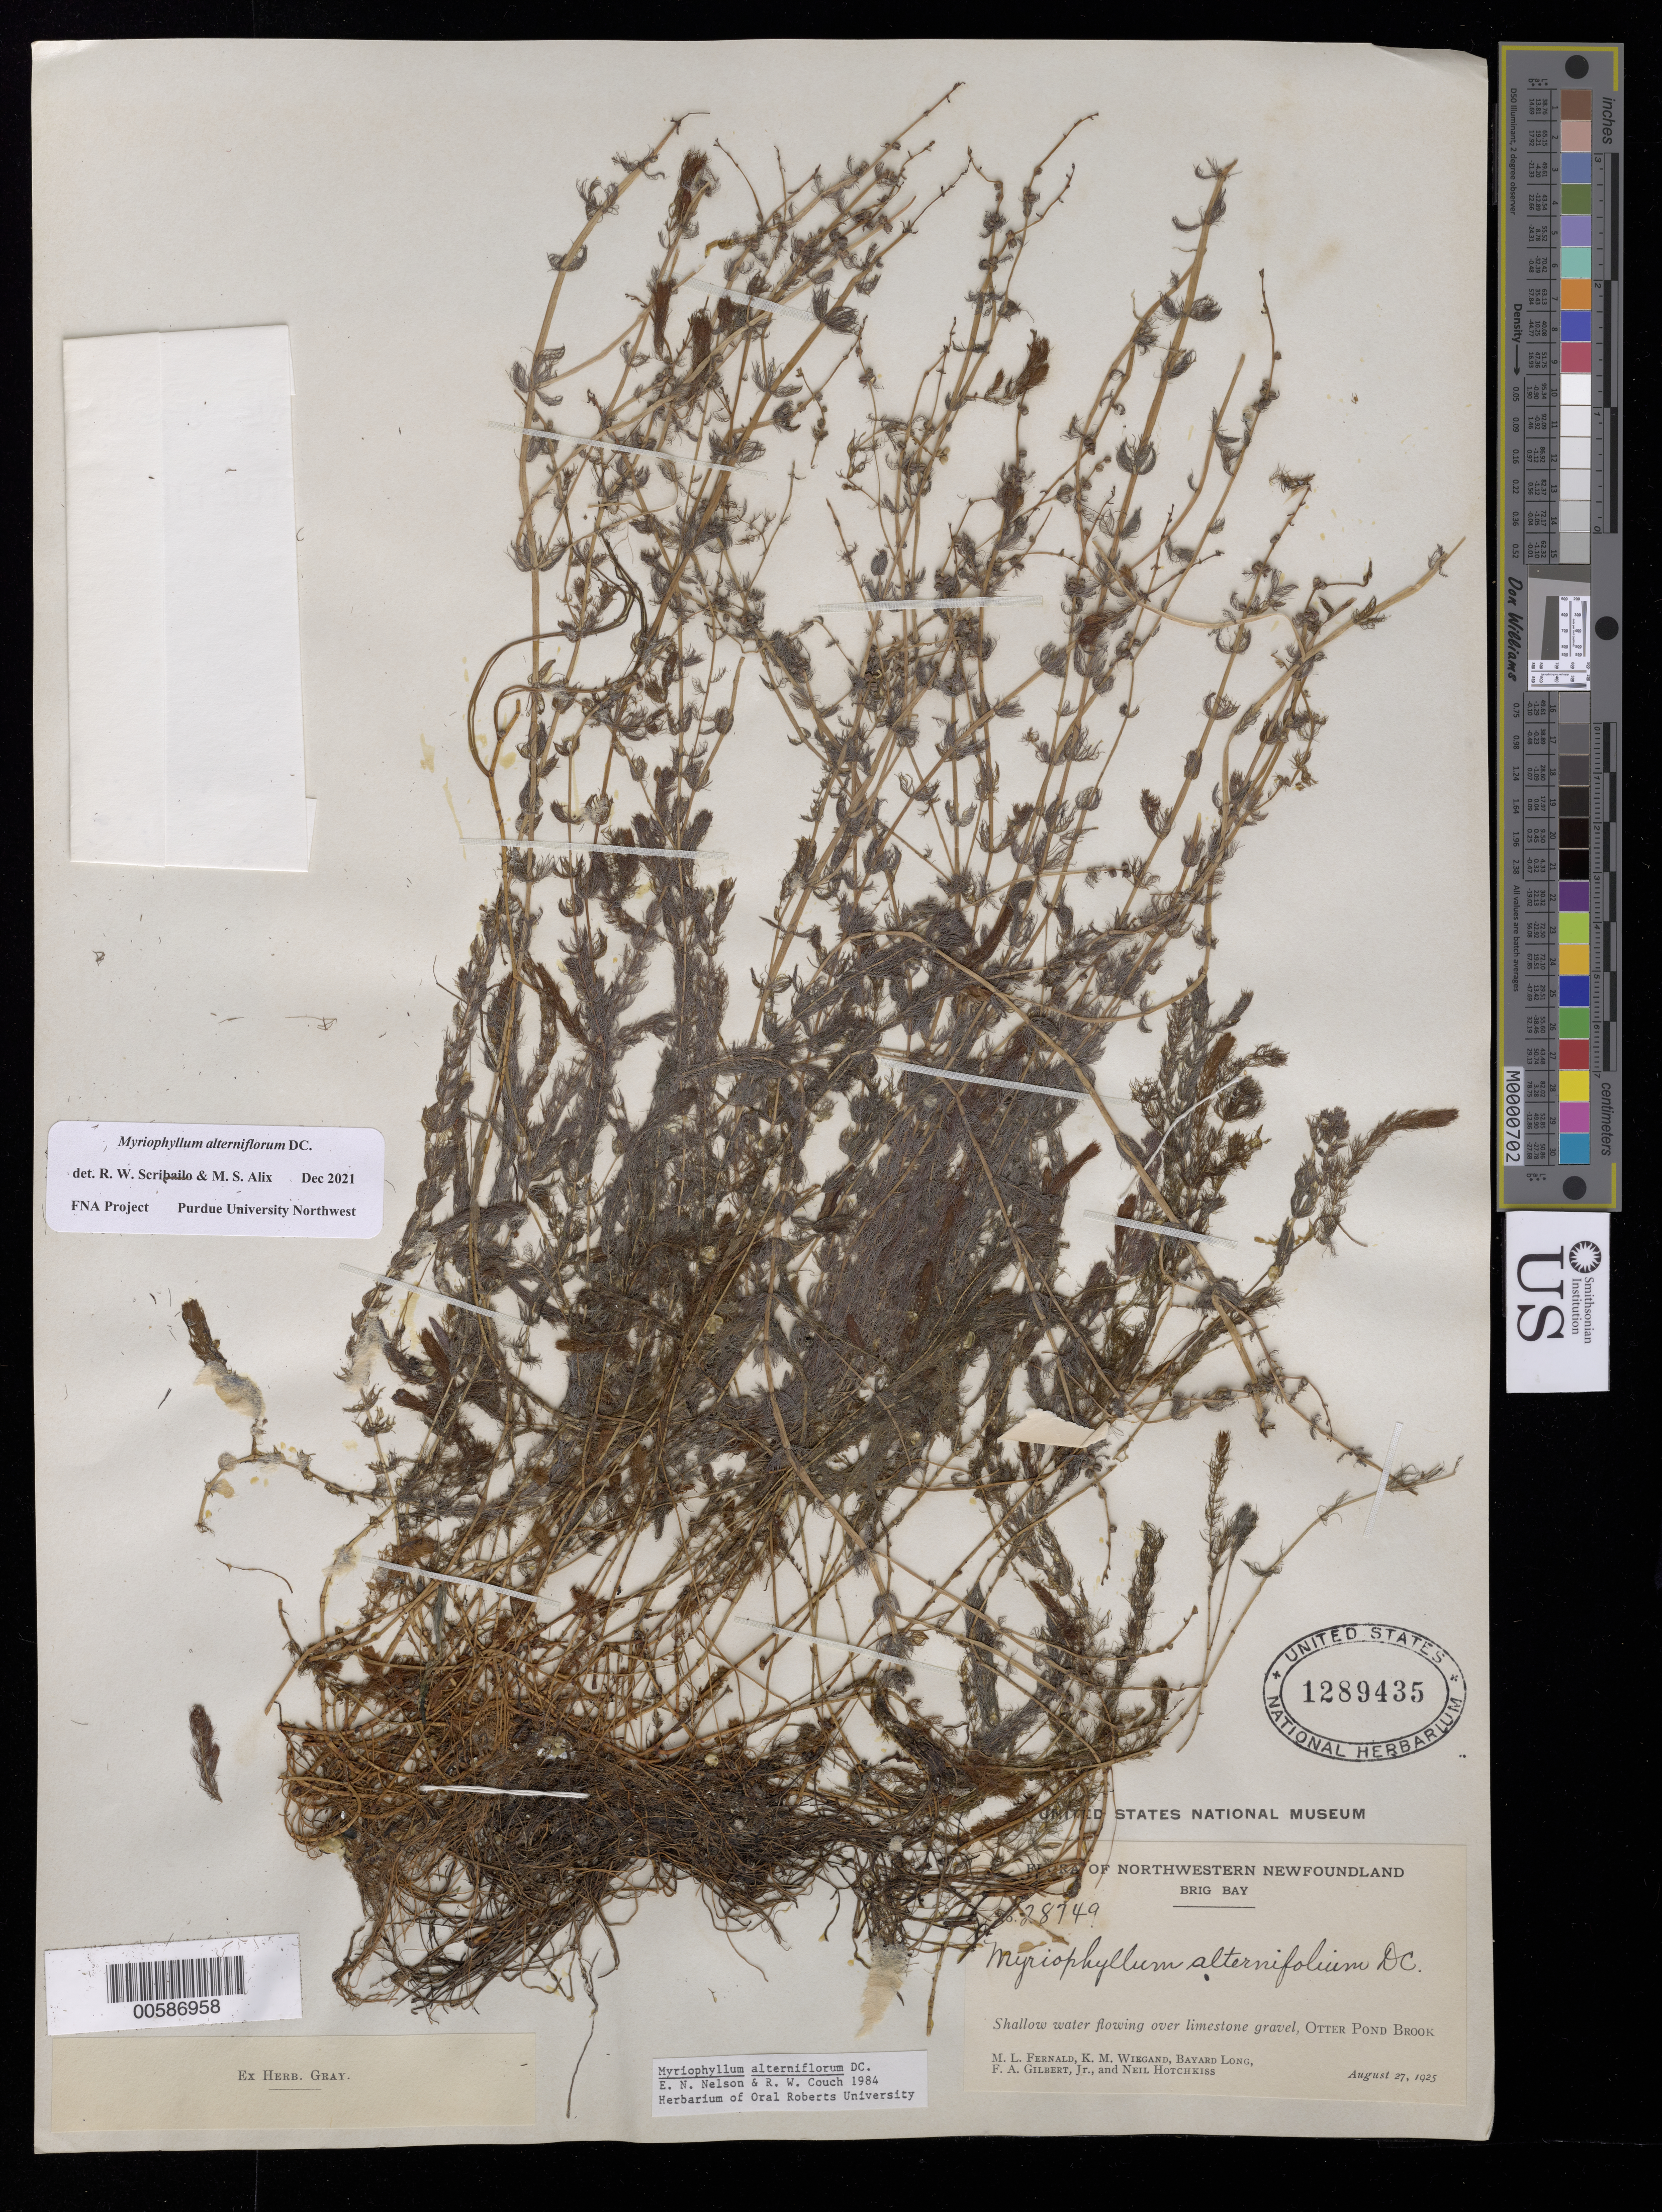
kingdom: Plantae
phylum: Tracheophyta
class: Magnoliopsida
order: Saxifragales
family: Haloragaceae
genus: Myriophyllum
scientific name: Myriophyllum alterniflorum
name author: DC.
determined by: Scribailo, R. W.; Alix, M. S.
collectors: M. L. Fernald, K. M. Wiegand, B. Long, F. A. Gilbert & N. Hotchkiss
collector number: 28749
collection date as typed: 27 Aug 1925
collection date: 1925-08-27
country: Canada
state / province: Newfoundland and Labrador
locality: Brig Bay, Otter Pond Brook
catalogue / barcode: US 1289435